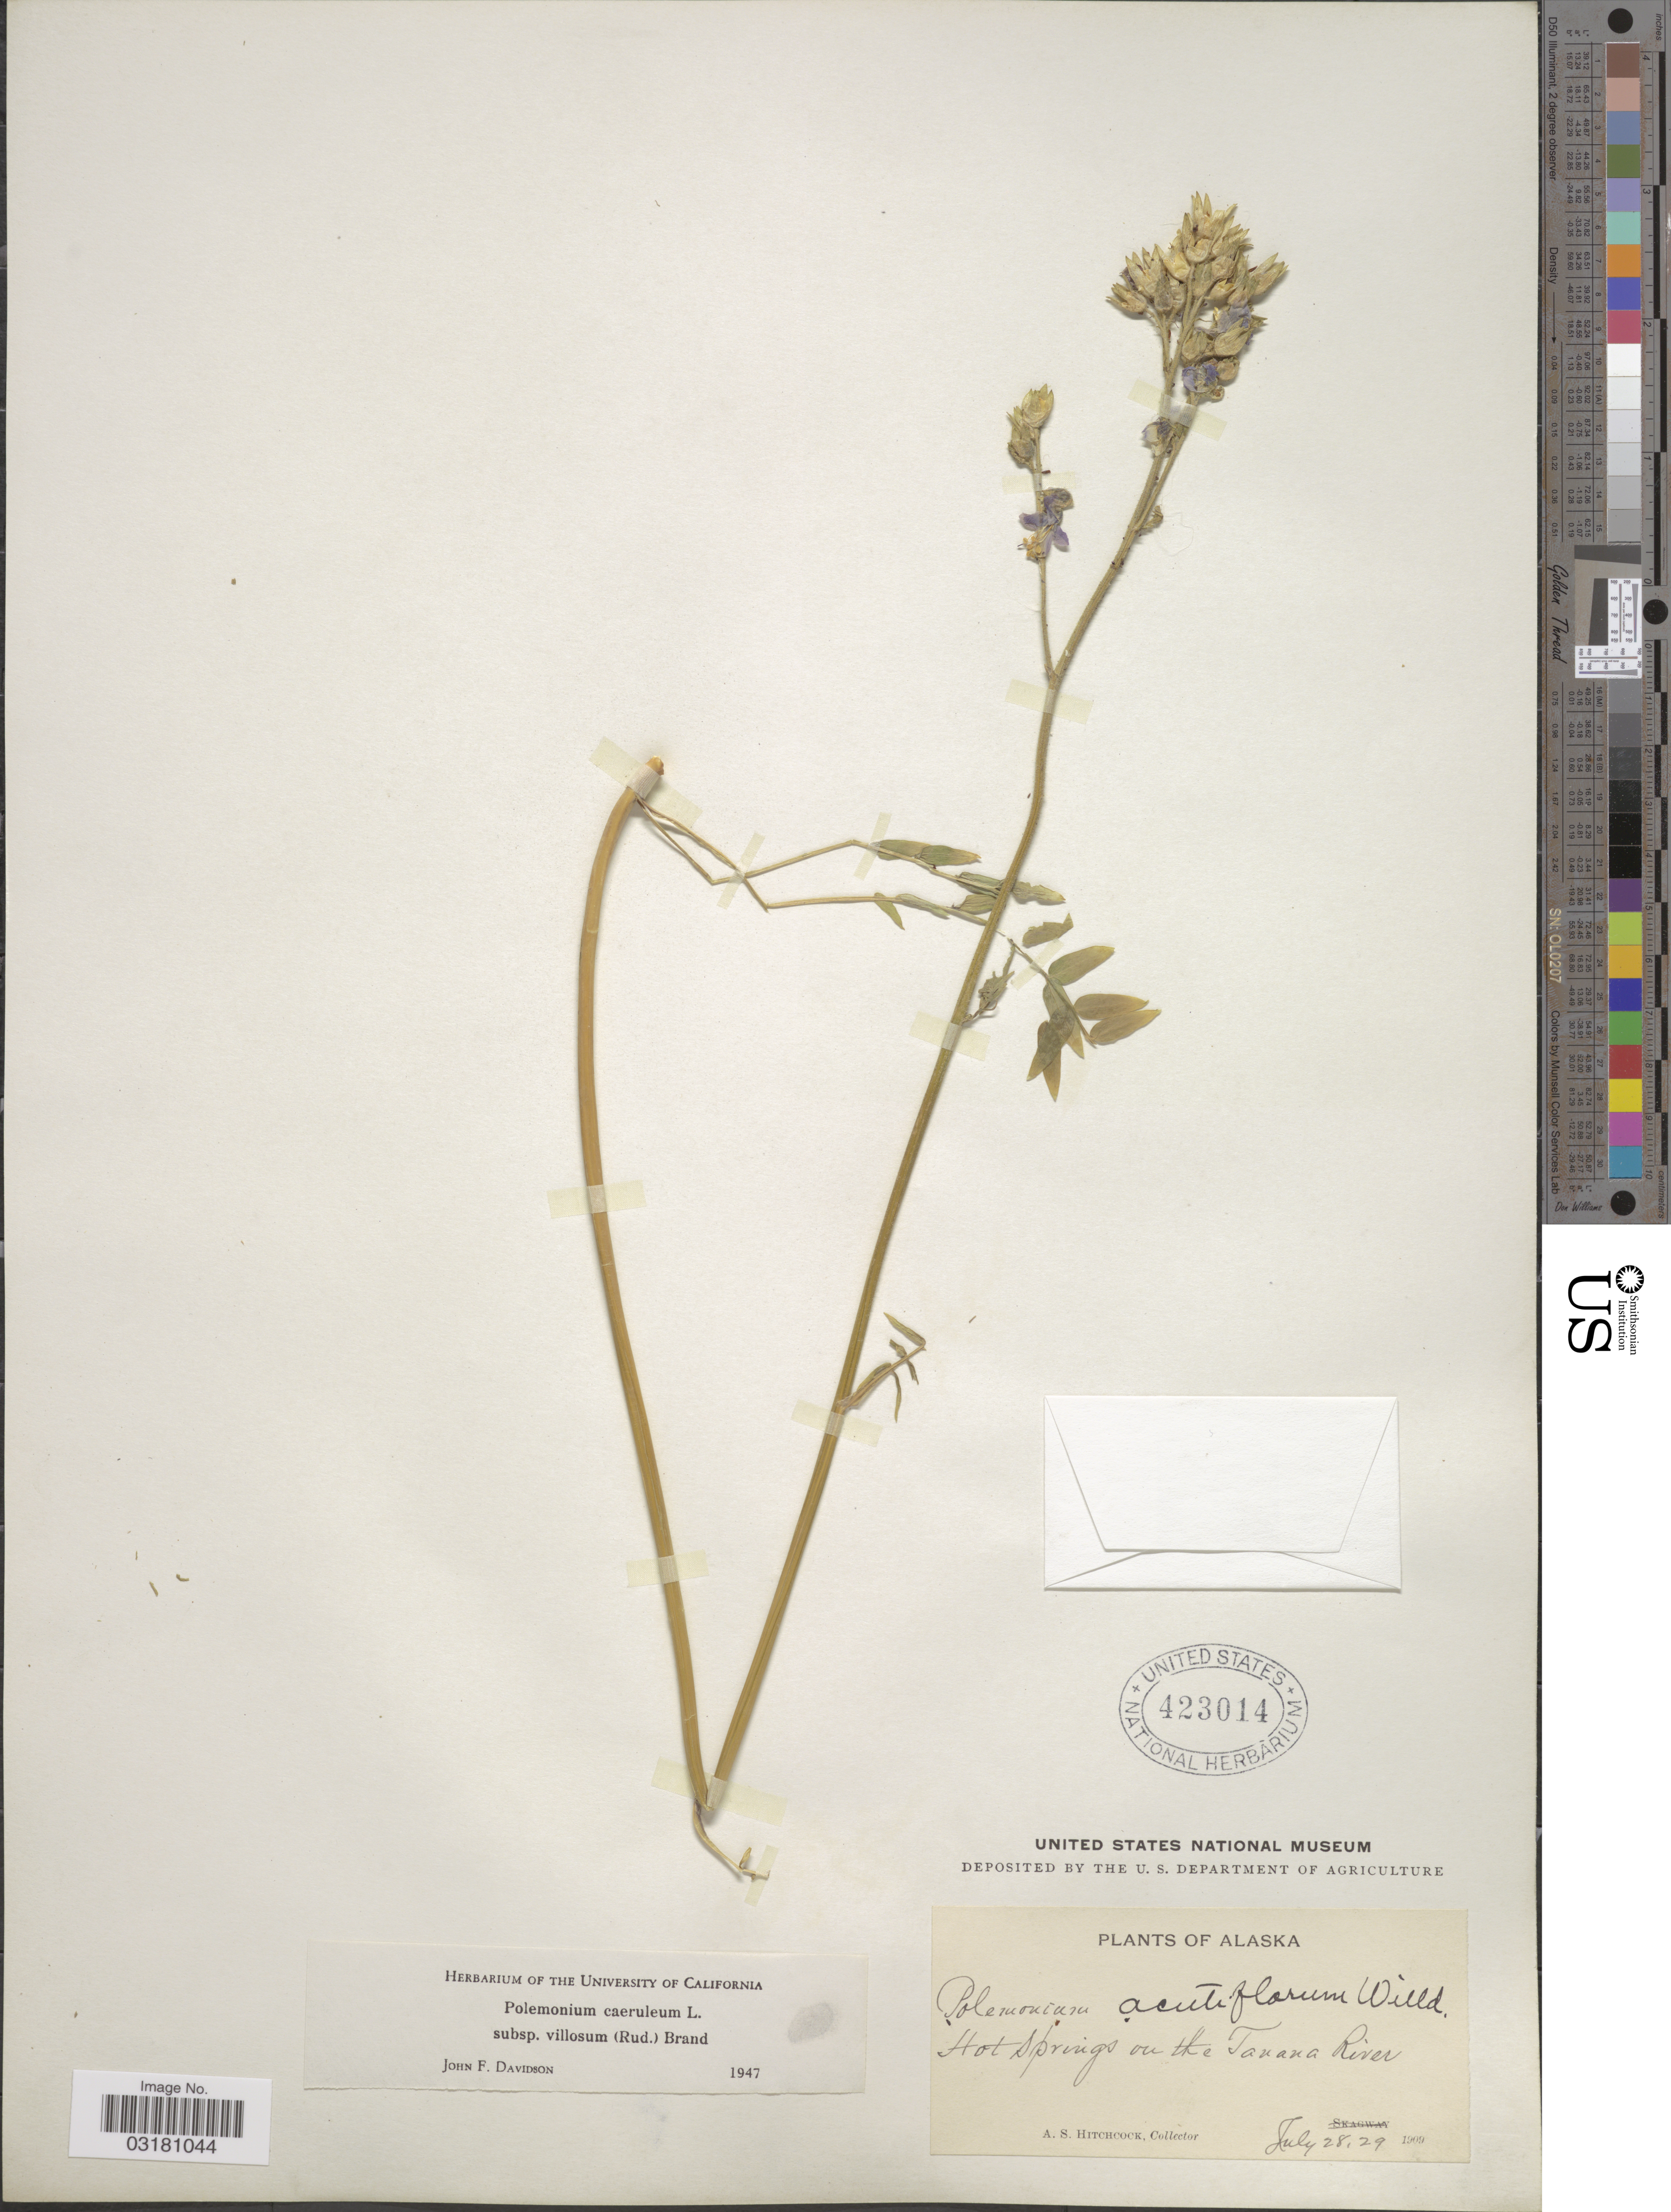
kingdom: Plantae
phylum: Tracheophyta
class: Magnoliopsida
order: Ericales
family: Polemoniaceae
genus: Polemonium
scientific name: Polemonium caeruleum var. villosum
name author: (Rudolph ex Georgi) Brand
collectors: A. S. Hitchcock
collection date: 1909-07-28/1909-07-29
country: United States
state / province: Alaska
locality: Hot Springs on the Tanana River.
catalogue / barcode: US 423014